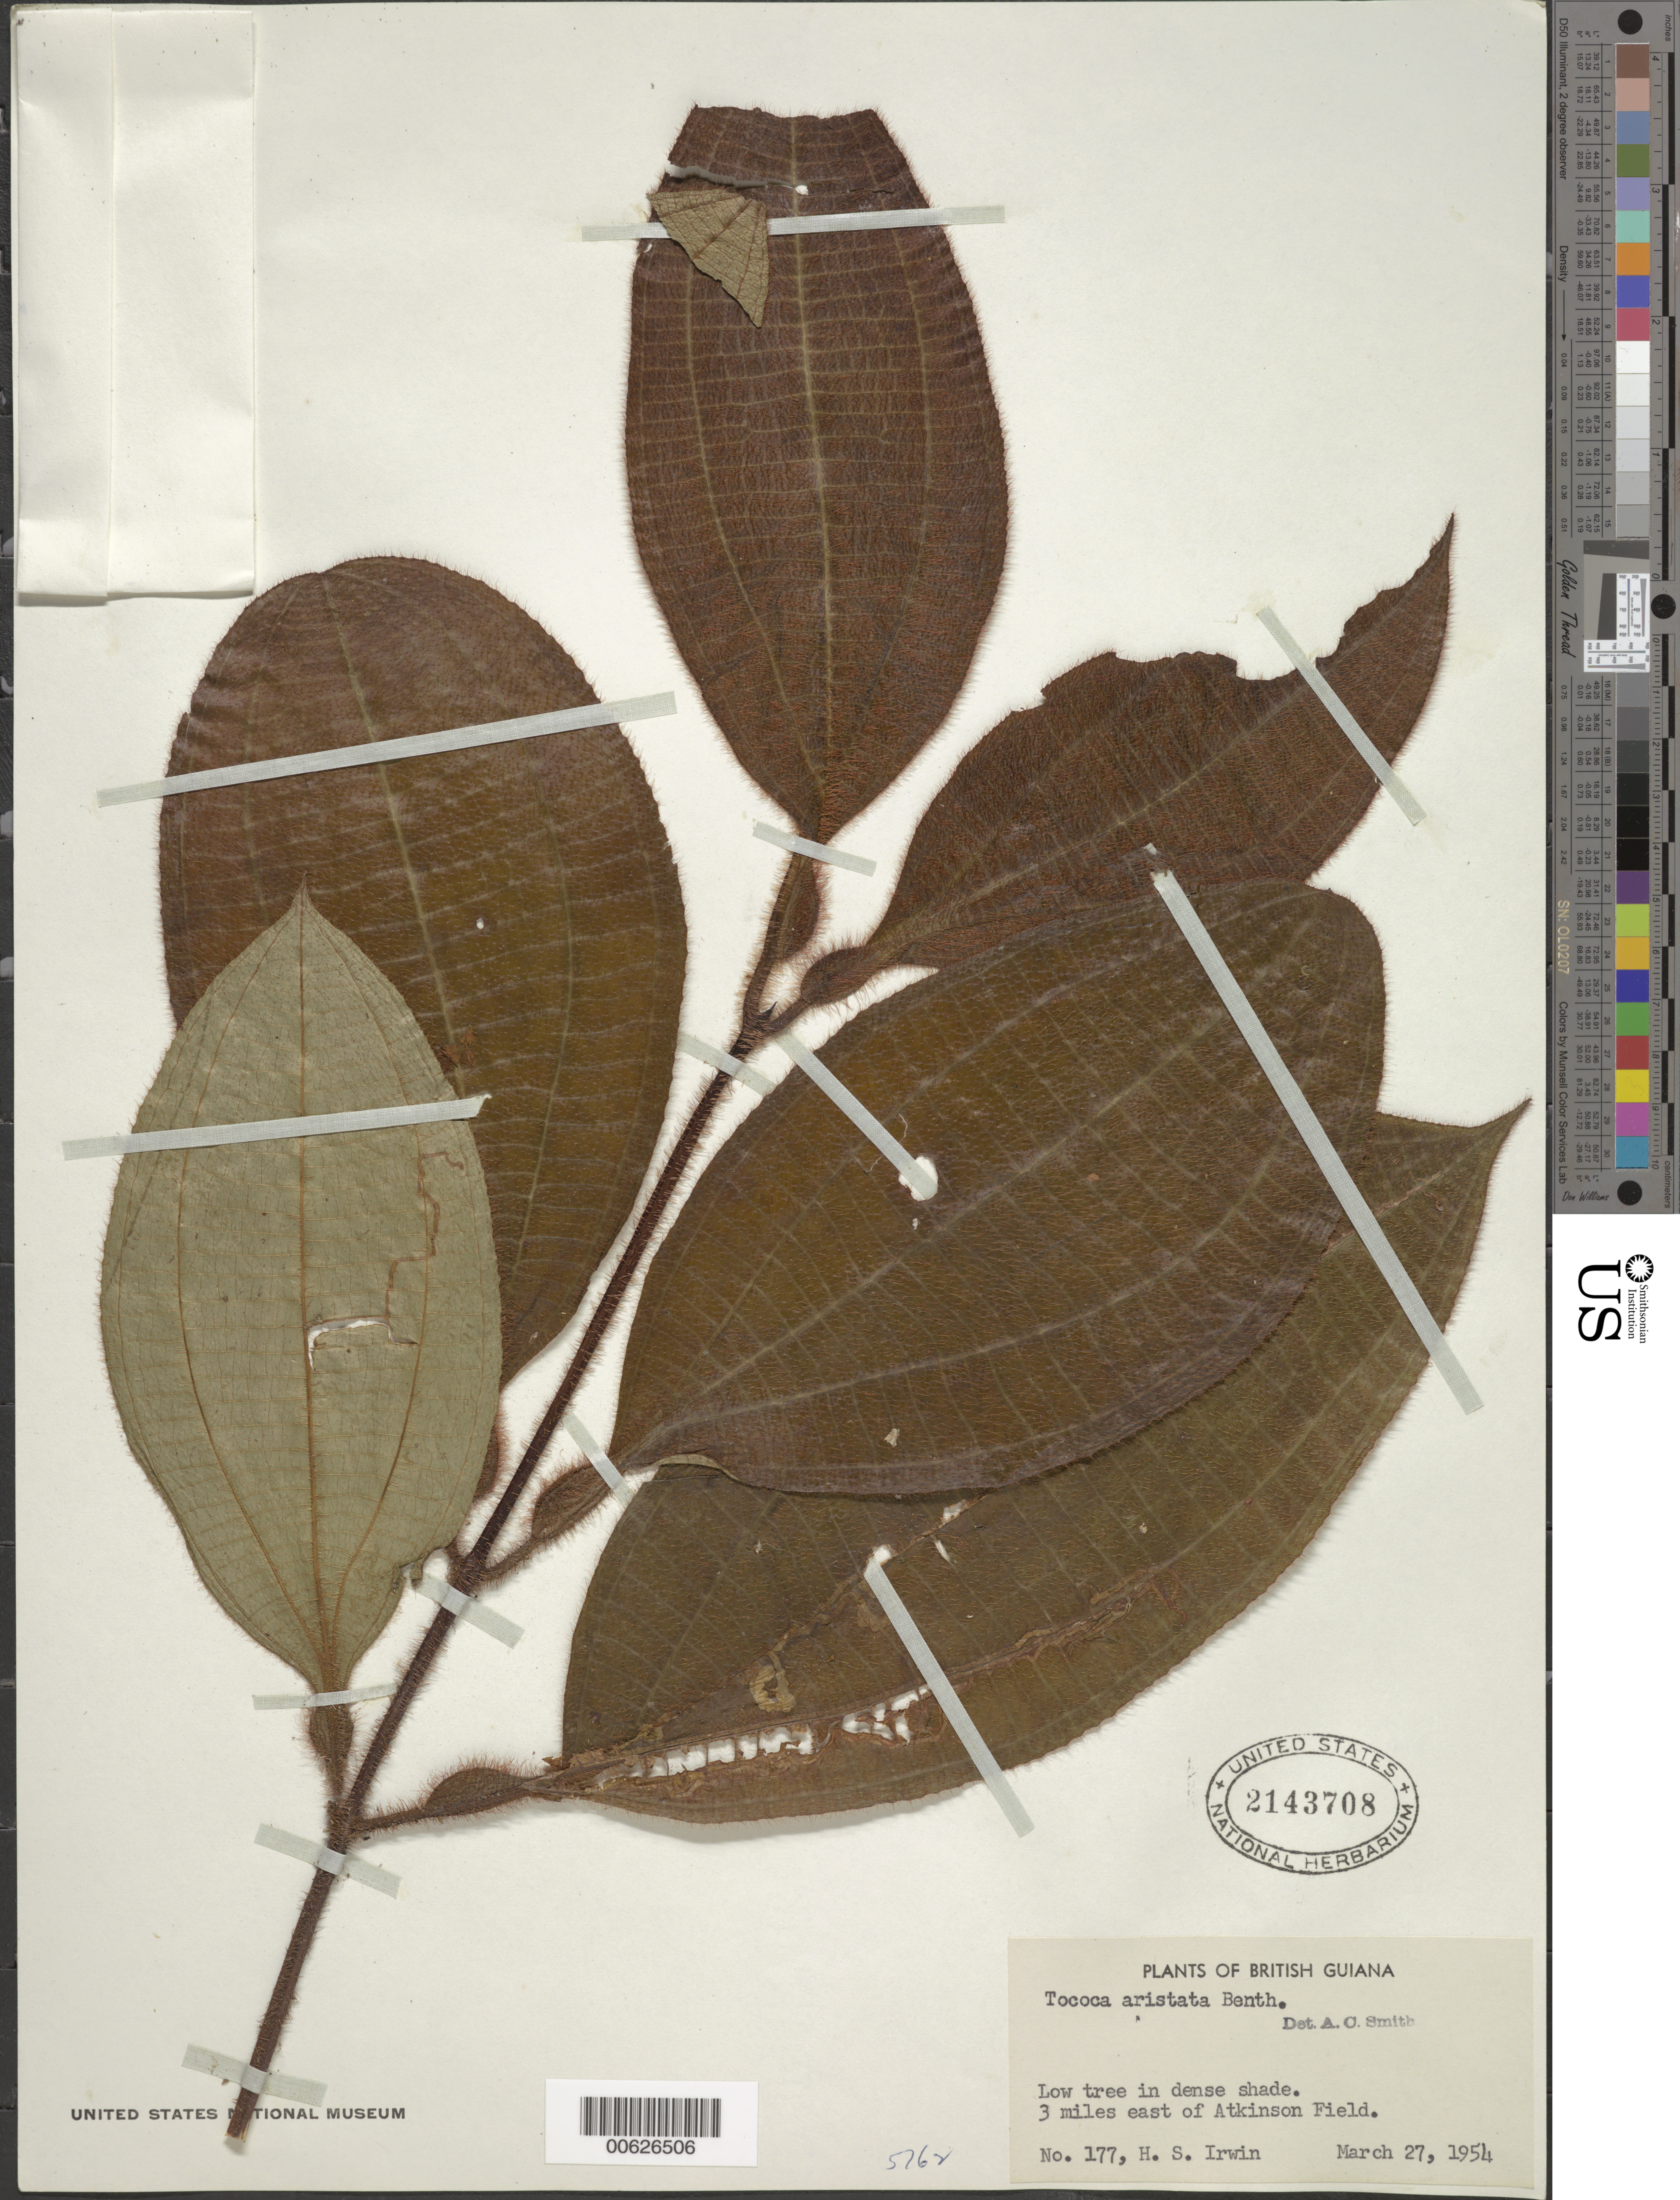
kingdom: Plantae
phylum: Tracheophyta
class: Magnoliopsida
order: Myrtales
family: Melastomataceae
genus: Tococa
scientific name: Tococa aristata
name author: Benth.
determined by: Smith, A. C.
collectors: H. Irwin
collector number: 177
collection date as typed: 27-Mar-54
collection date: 1954-03-27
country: Guyana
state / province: Demerara-Mahaica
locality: Atkinson Field, 3 mi. E of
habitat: Dense shade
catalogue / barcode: US 2143708